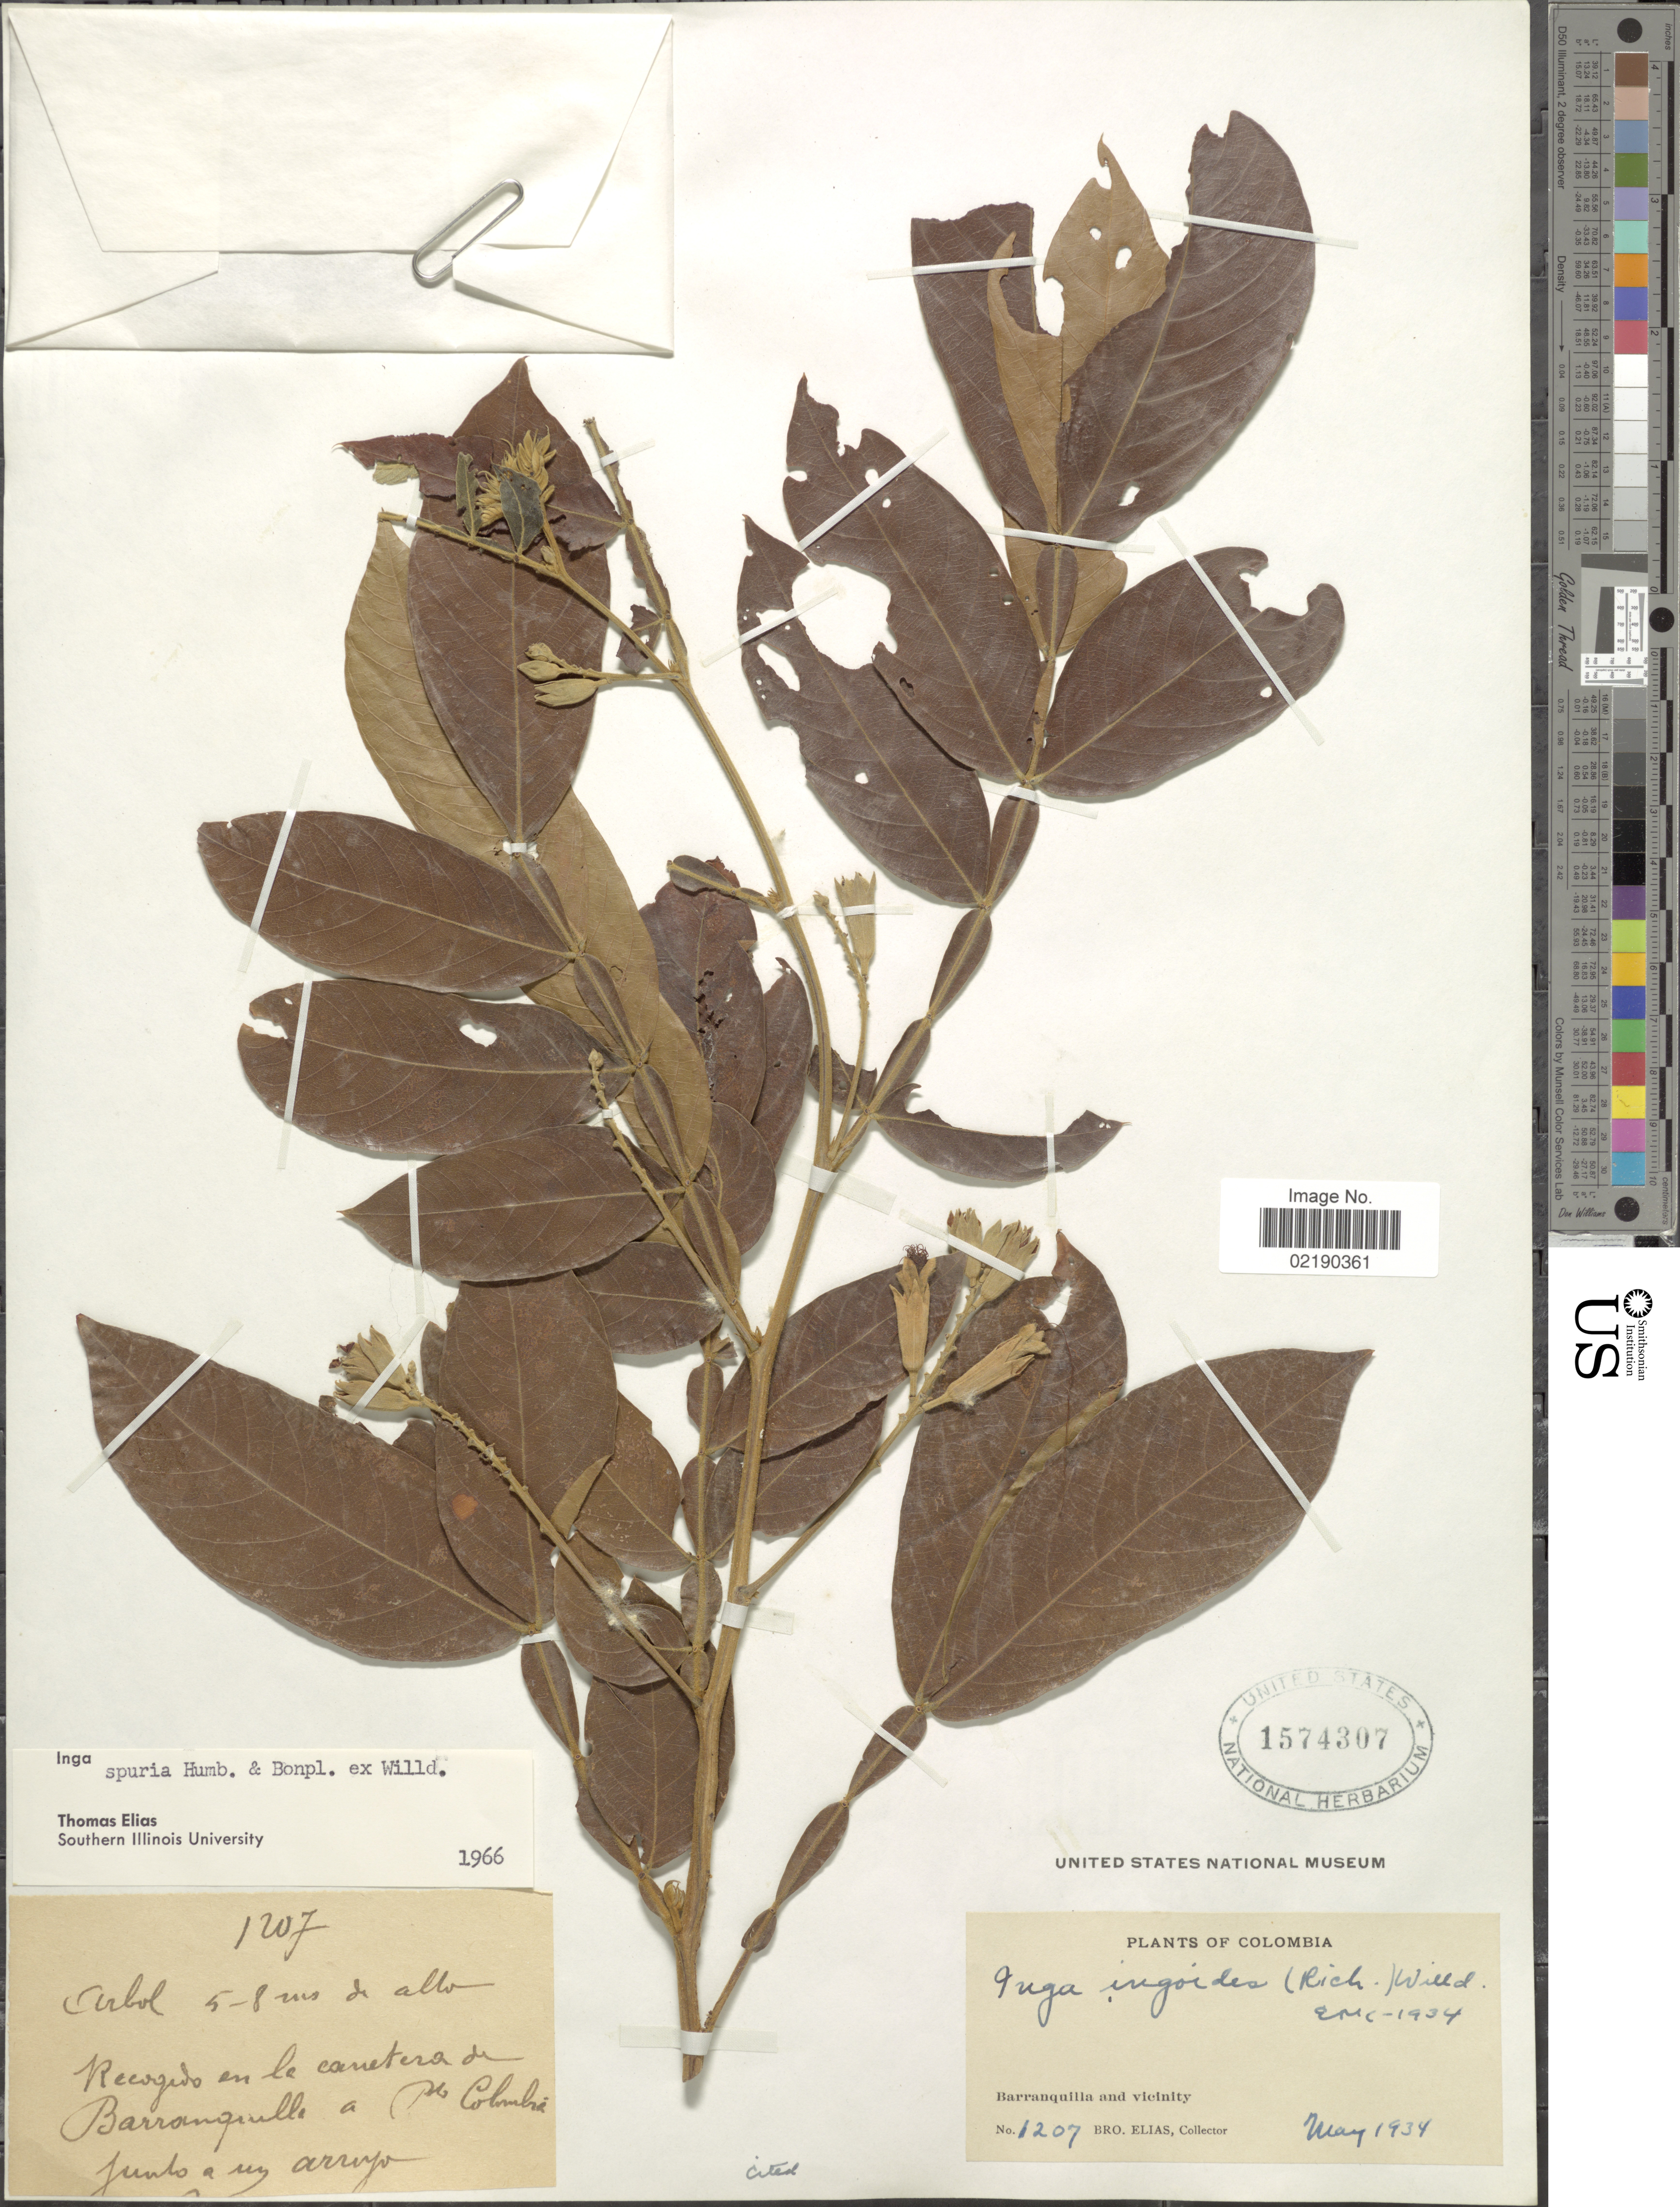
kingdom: Plantae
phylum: Tracheophyta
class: Magnoliopsida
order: Fabales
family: Fabaceae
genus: Inga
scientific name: Inga vera subsp. vera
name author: Willd.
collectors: Bro. Elias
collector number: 1207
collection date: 1934-05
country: Colombia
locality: Recogido en le caretera de Barranquilla and vicinity.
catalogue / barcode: US 1574307